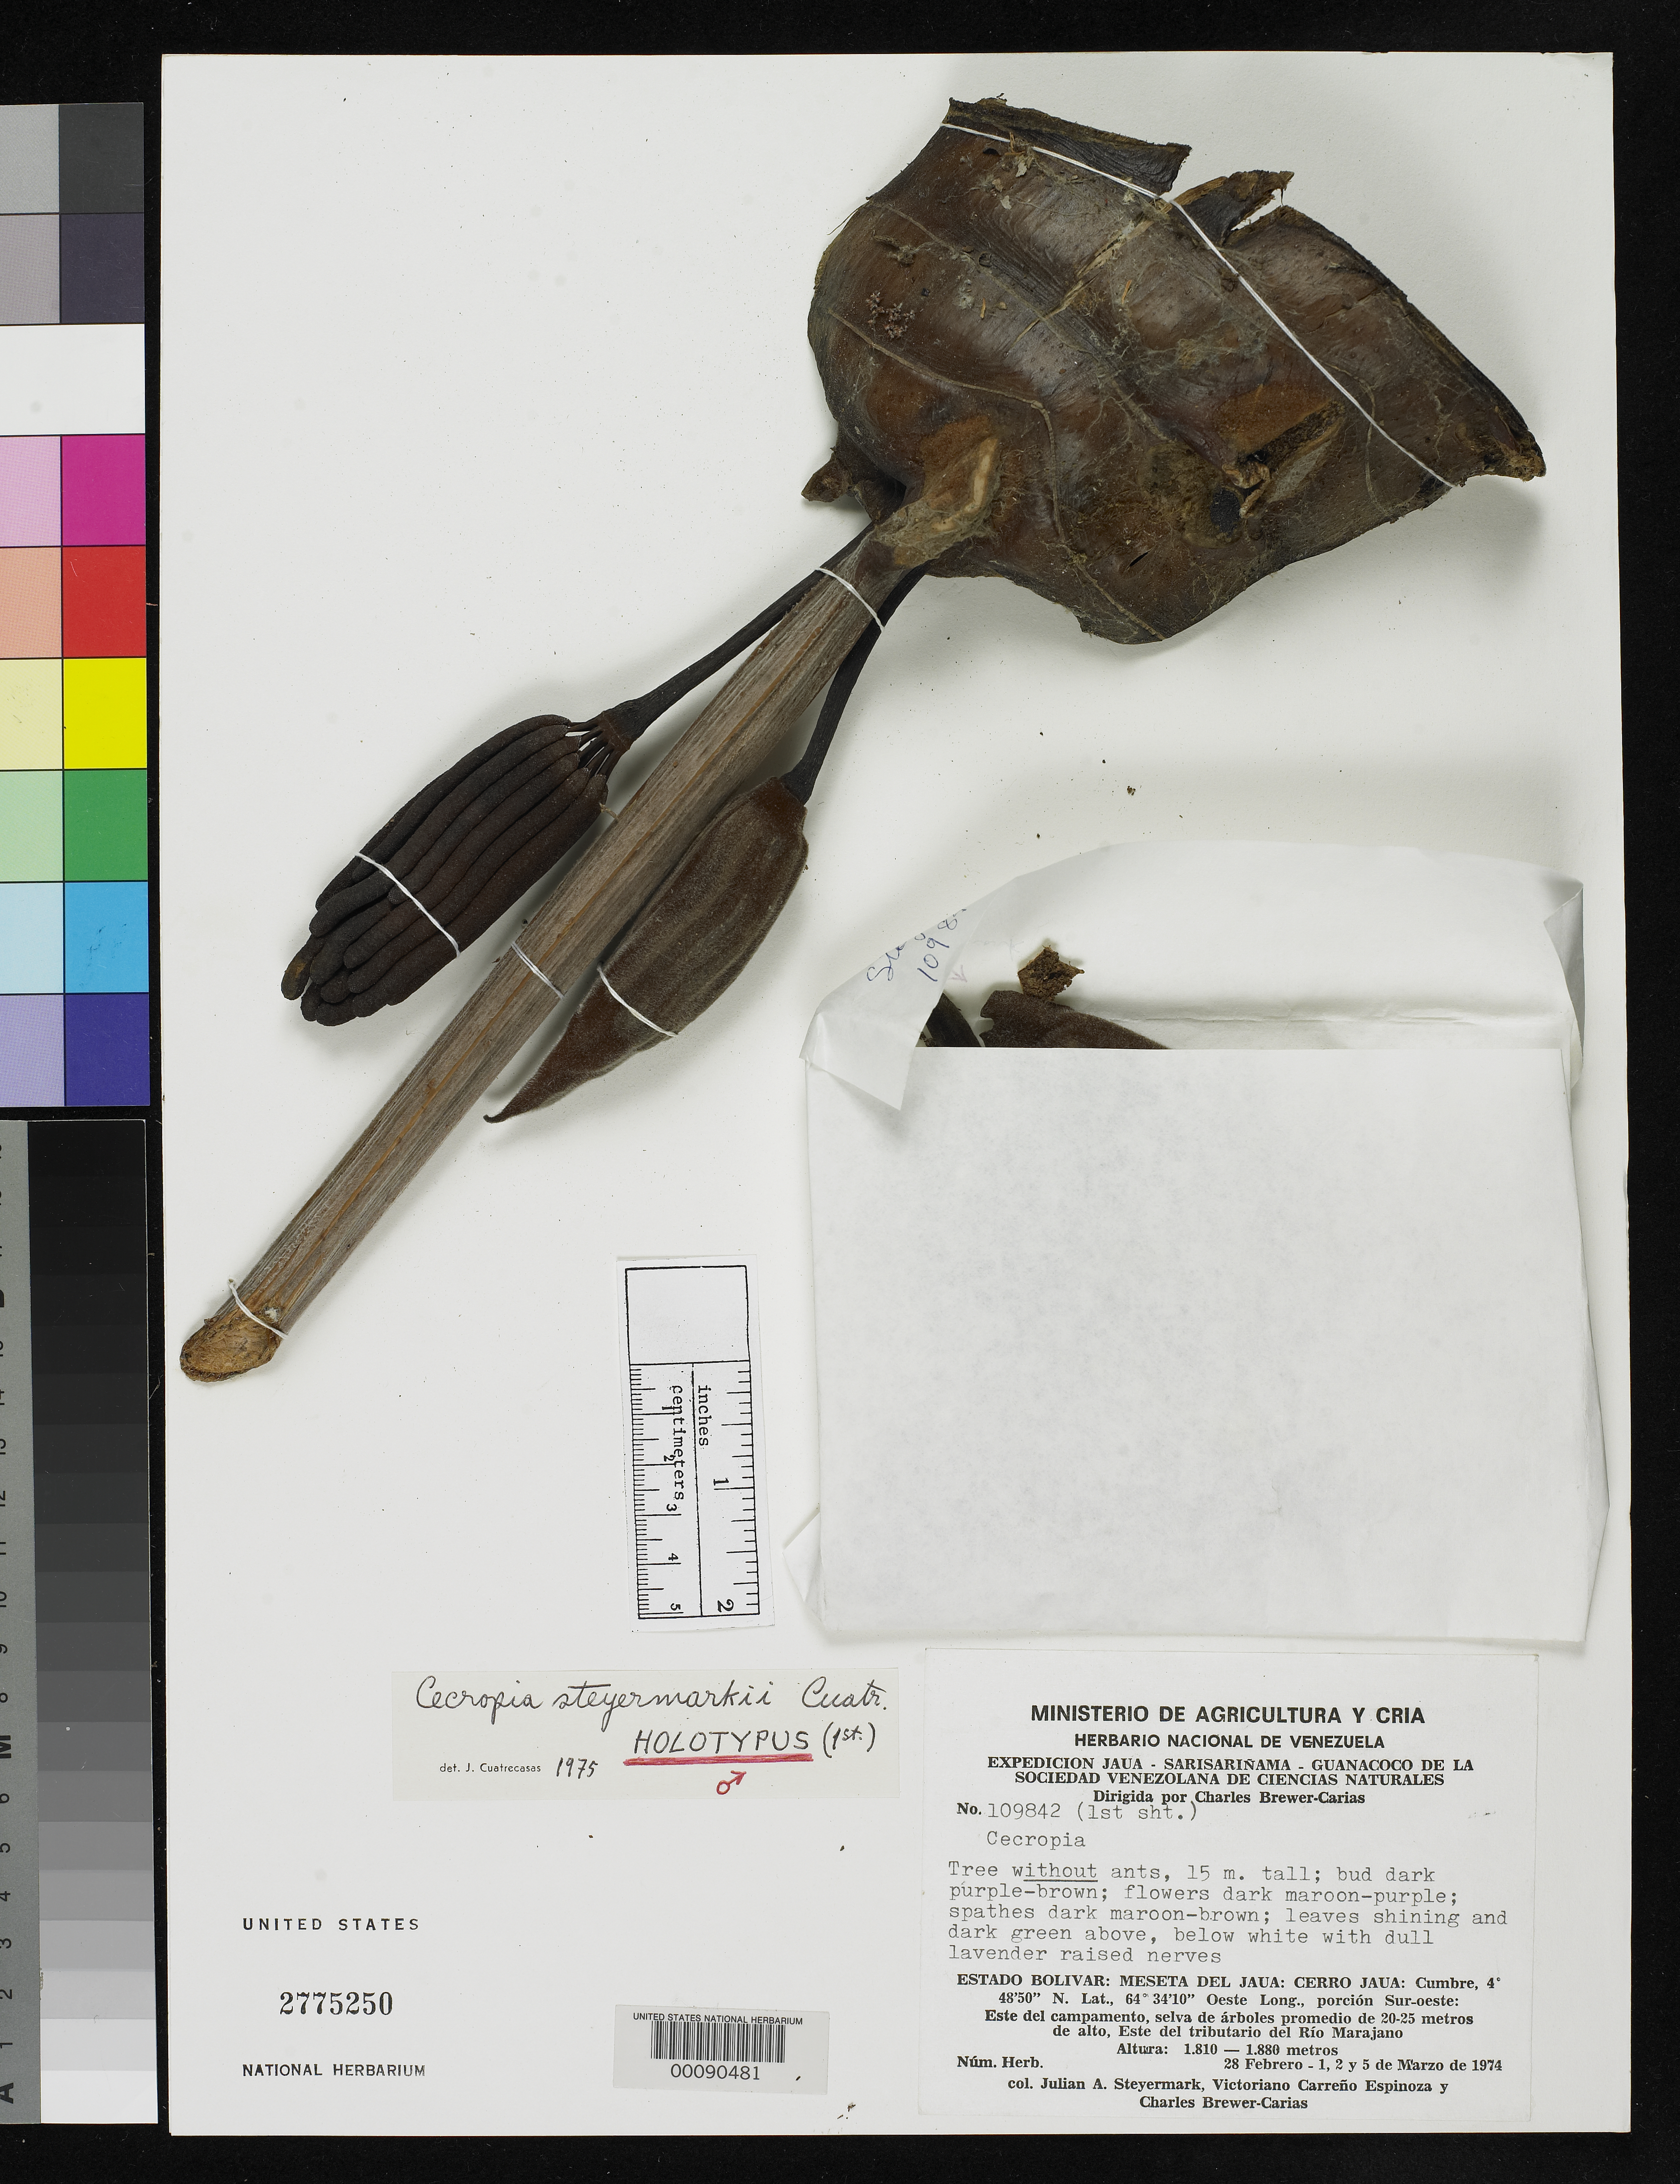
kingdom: Plantae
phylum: Tracheophyta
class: Magnoliopsida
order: Rosales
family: Urticaceae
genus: Cecropia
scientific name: Cecropia steyermarkii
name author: Cuatrec.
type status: Holotype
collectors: J. Steyermark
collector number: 109842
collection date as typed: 28 Feb 1974 to 05 Mar 1974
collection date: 1974-02-28/1974-03-05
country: Venezuela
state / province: Bolivar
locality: Cerro Jaua.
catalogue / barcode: US 2775250